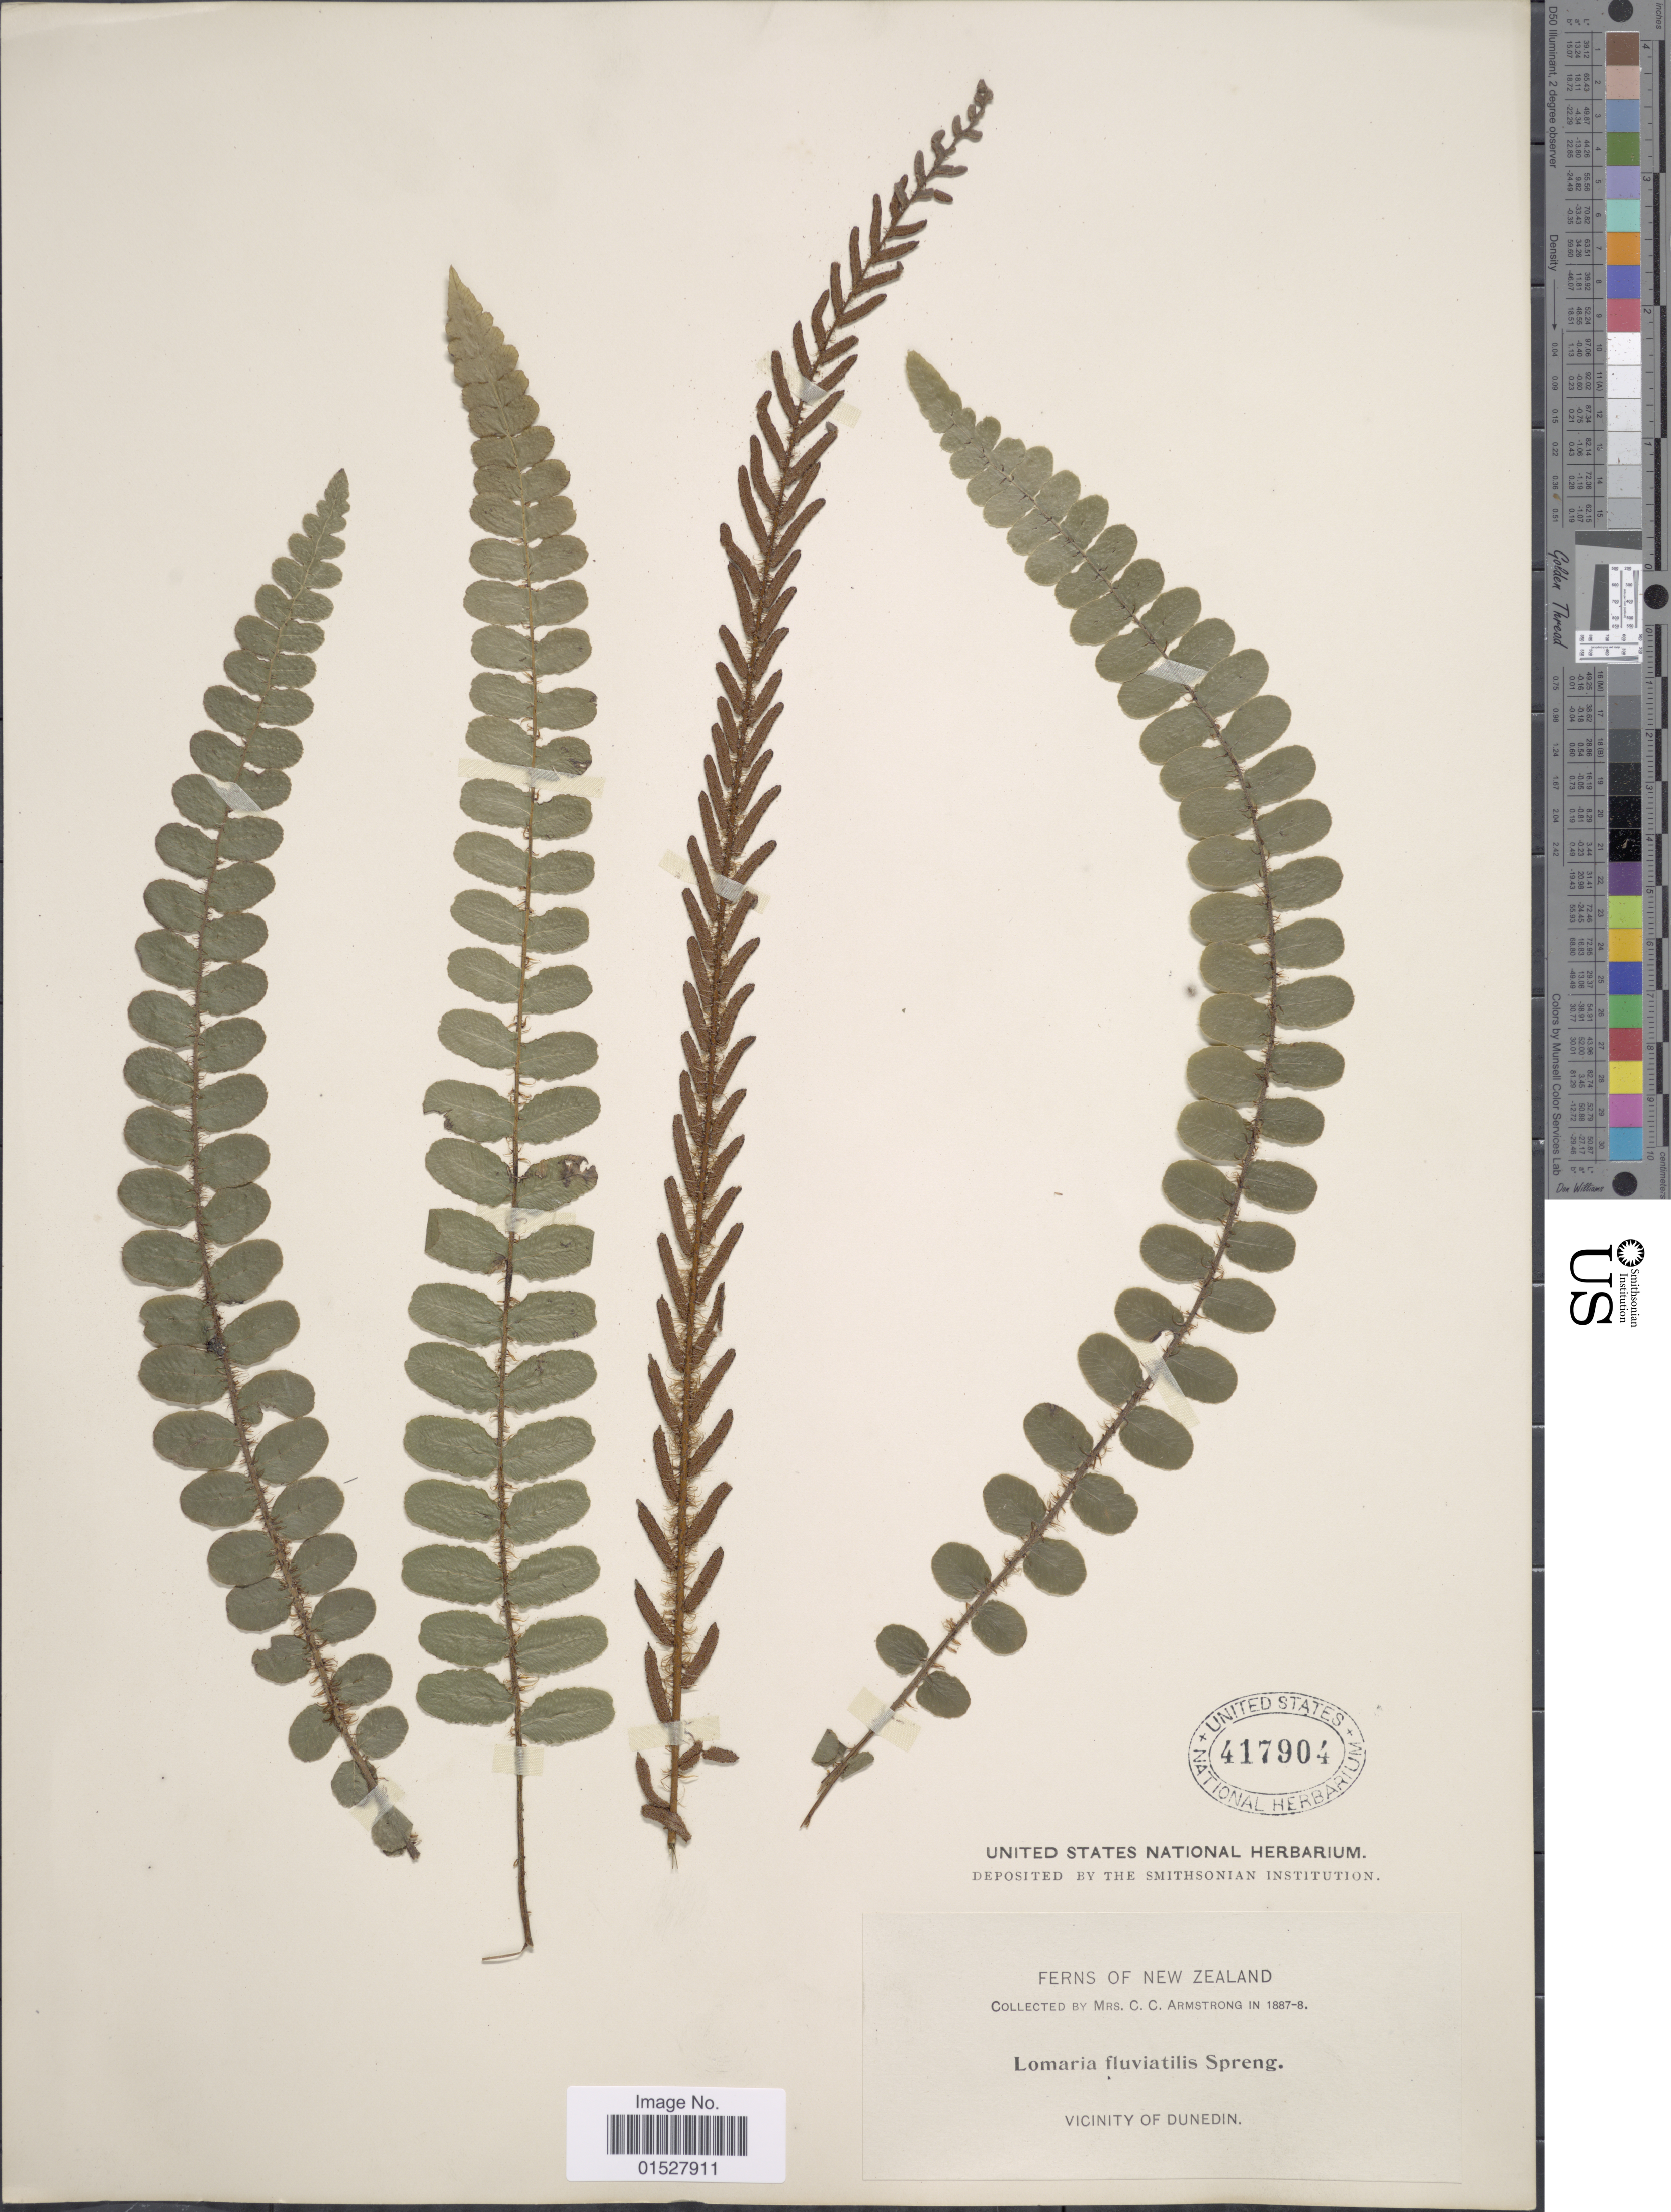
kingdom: Plantae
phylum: Tracheophyta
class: Polypodiopsida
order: Polypodiales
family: Blechnaceae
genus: Blechnum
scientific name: Blechnum fluviatile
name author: (R. Br.) E.J. Lowe ex Salomon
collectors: C. Armstrong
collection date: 1887/1888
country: New Zealand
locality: Vicinity of Dunedin.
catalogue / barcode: US 417904